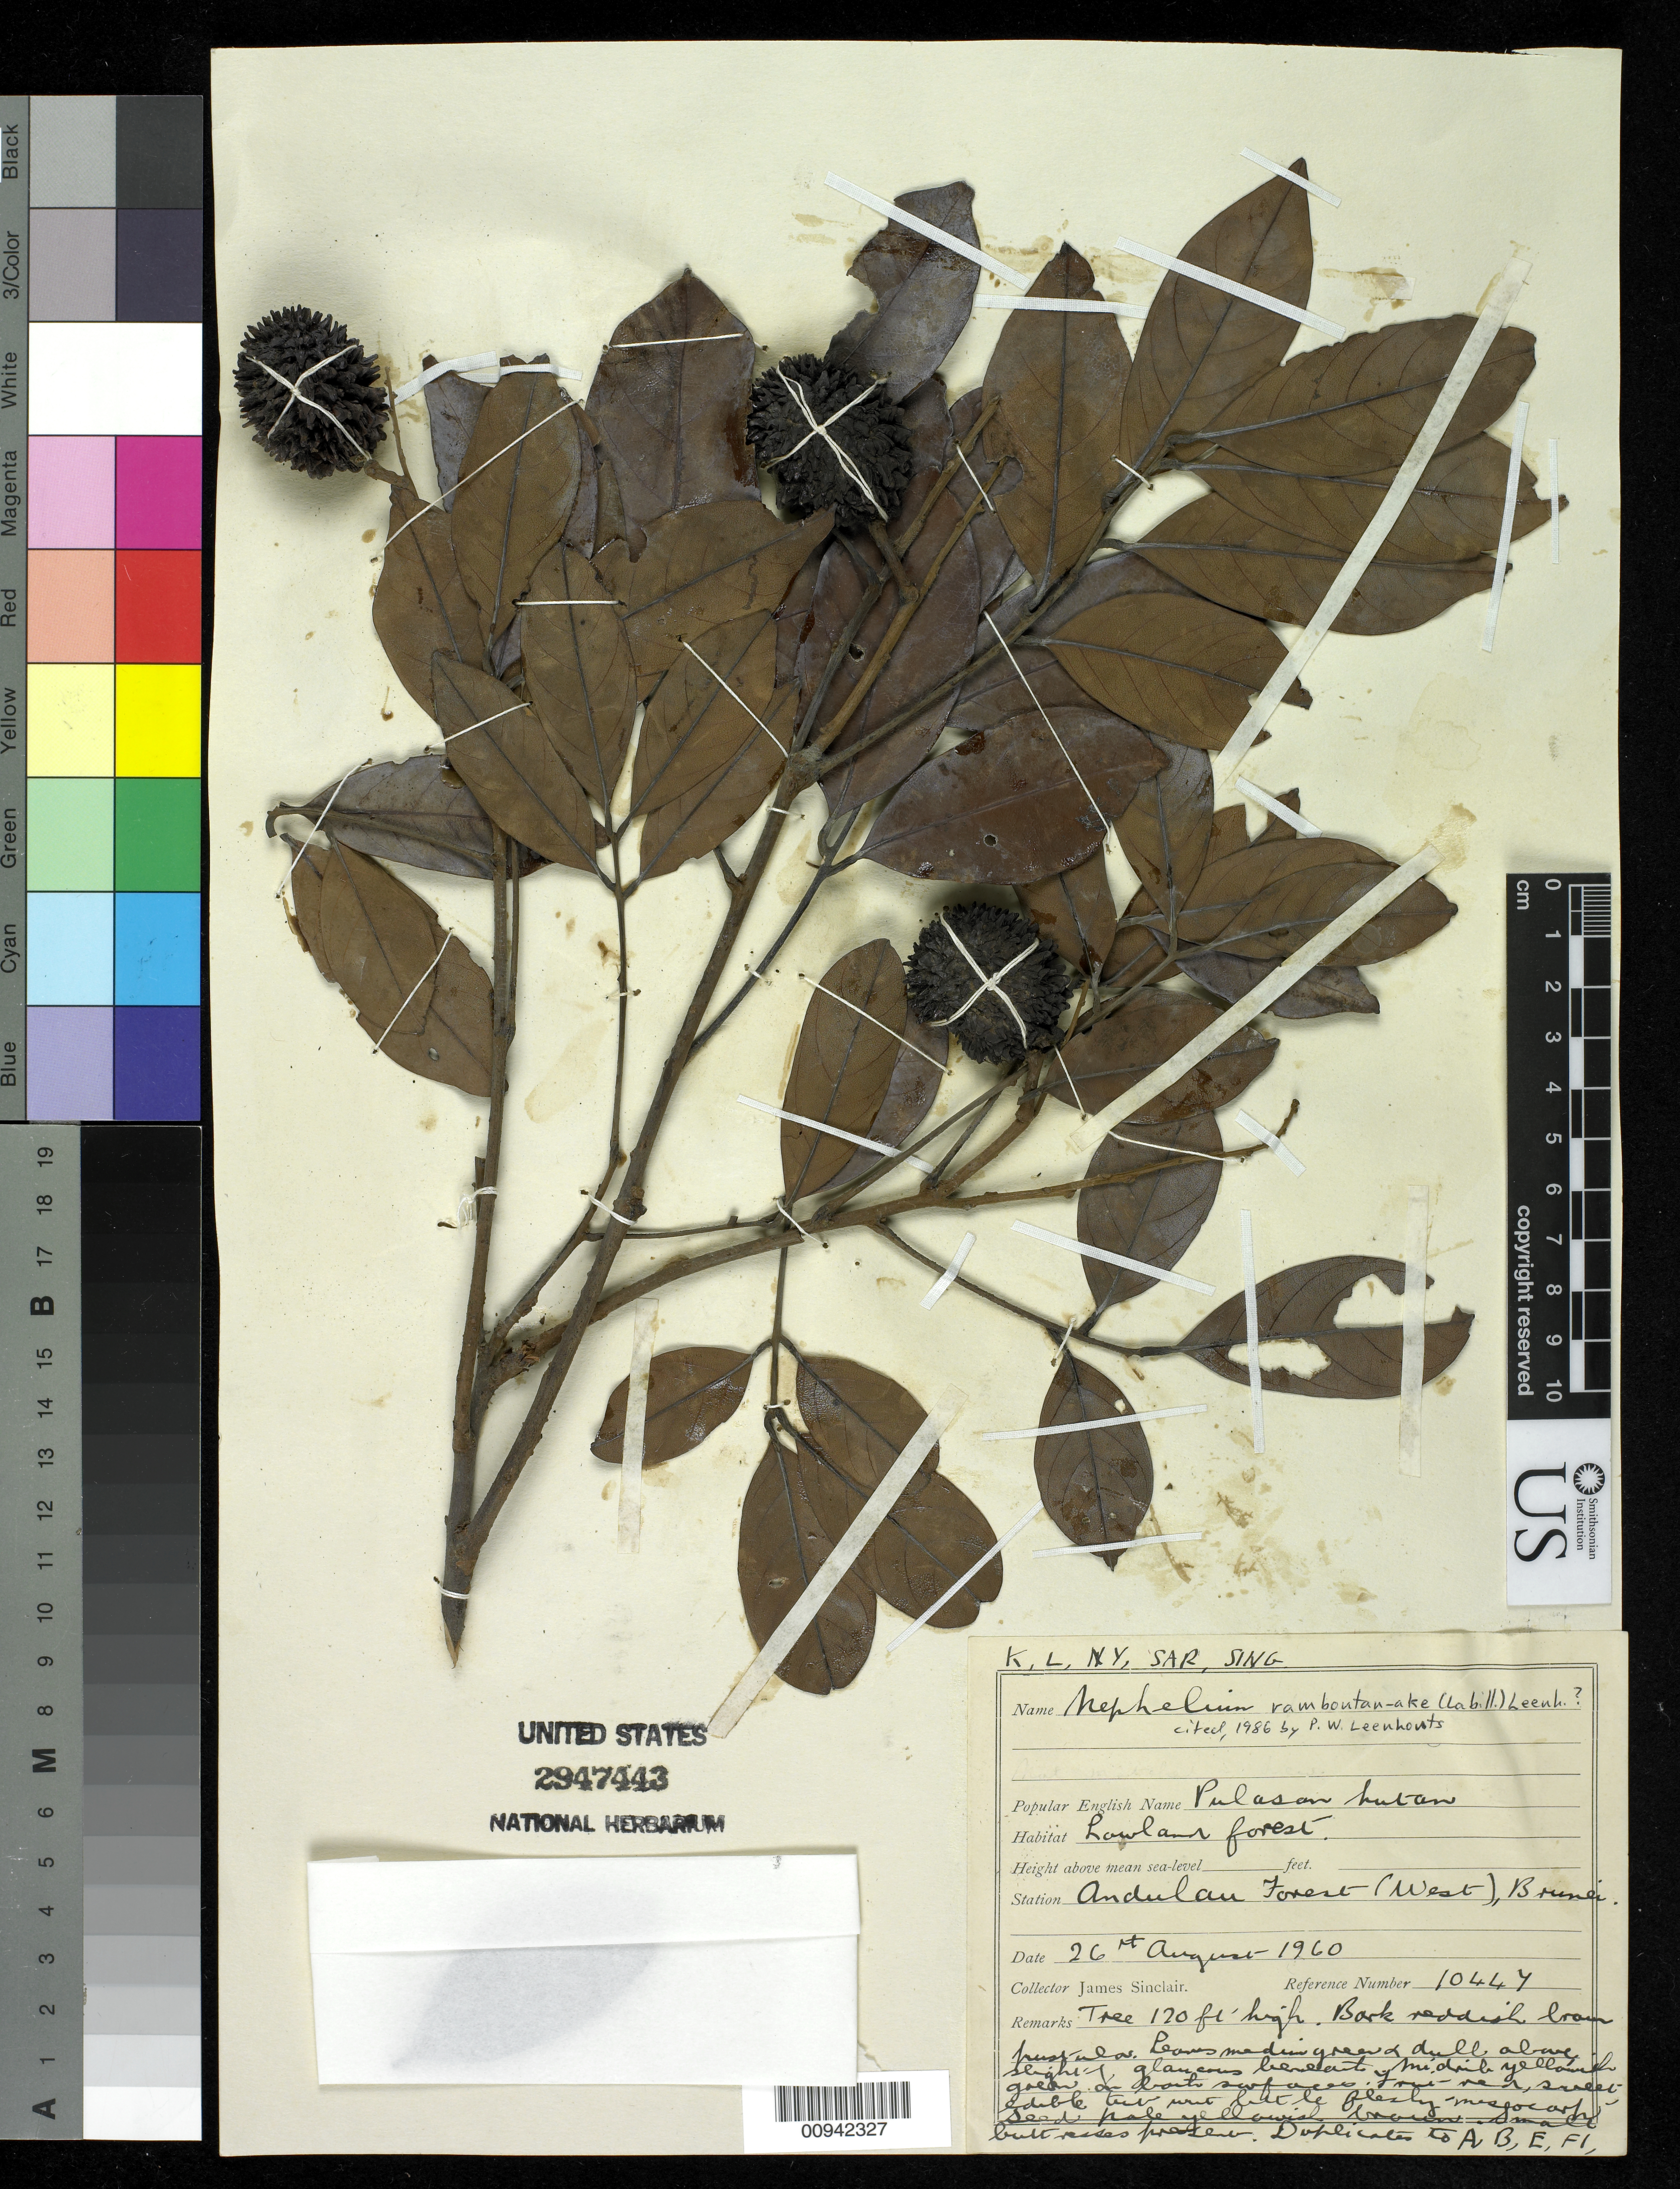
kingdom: Plantae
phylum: Tracheophyta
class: Magnoliopsida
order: Sapindales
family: Sapindaceae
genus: Nephelium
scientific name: Nephelium ramboutan-ake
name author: (Labill.) Leenh.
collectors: J. Sinclair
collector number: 1044 Y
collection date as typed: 26 Aug 1960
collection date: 1960-08-26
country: Indonesia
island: Borneo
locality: Andulau Forest (West)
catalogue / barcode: US 2947443